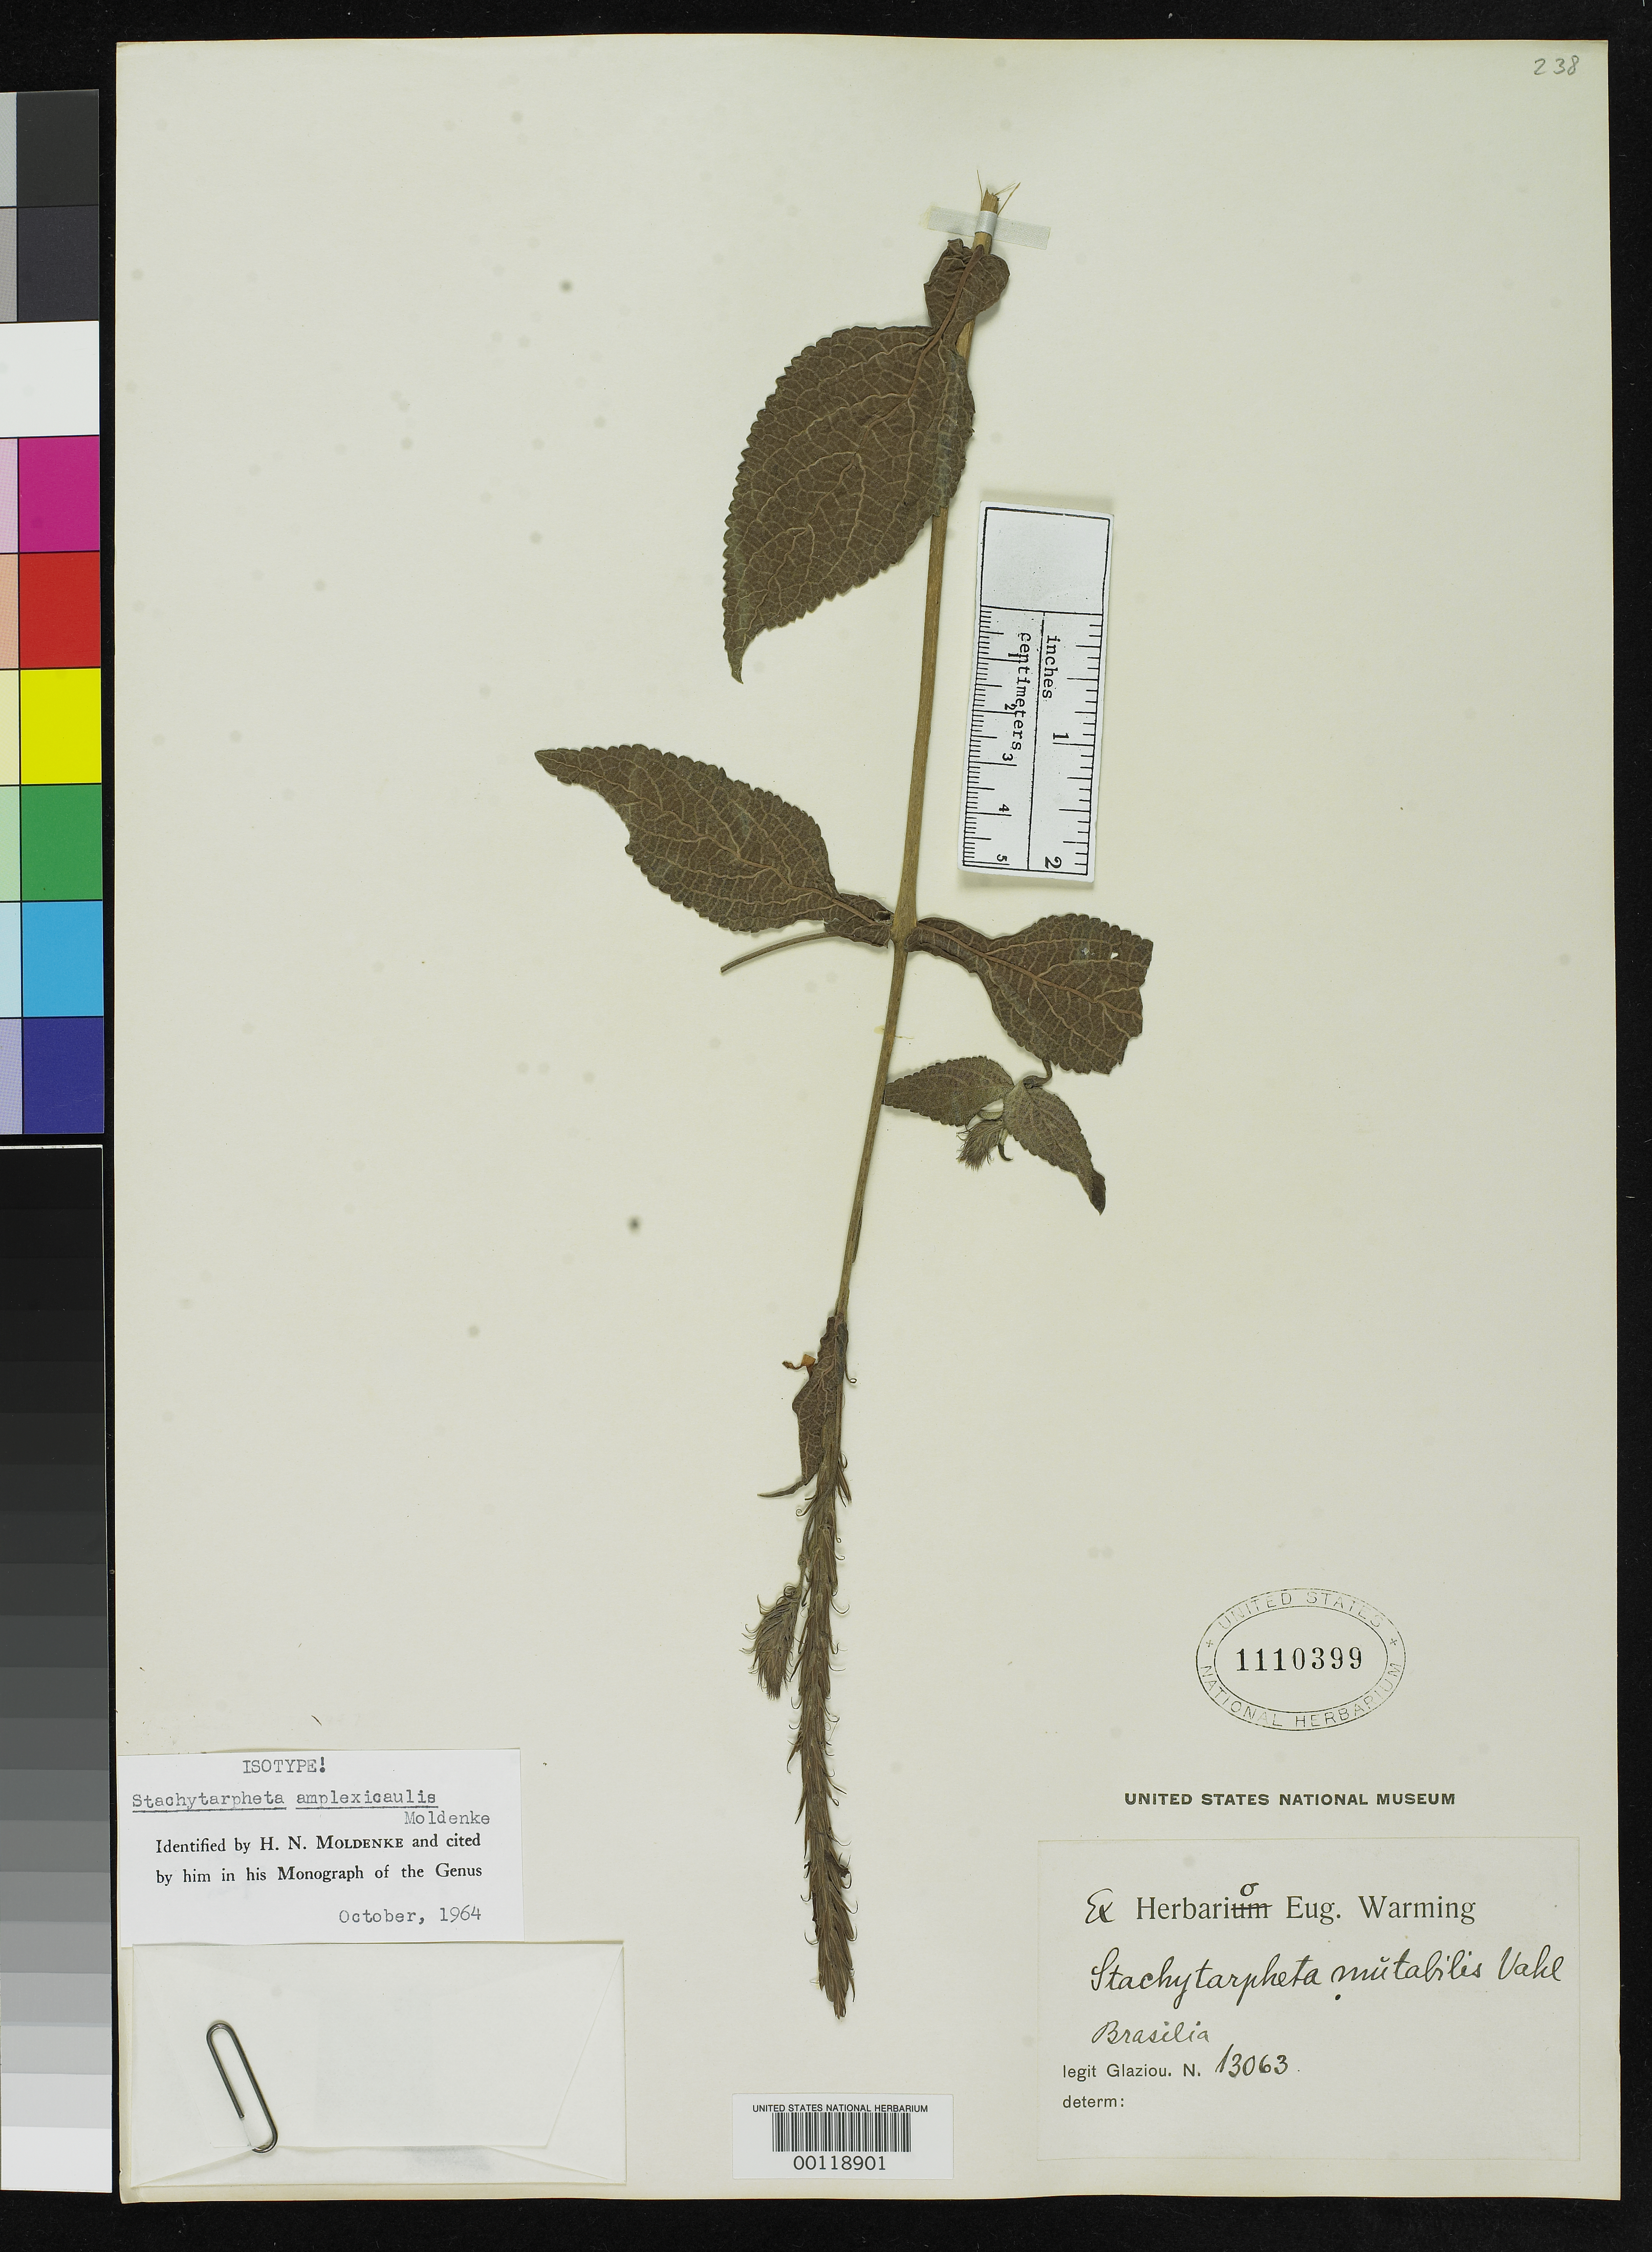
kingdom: Plantae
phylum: Tracheophyta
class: Magnoliopsida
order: Lamiales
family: Verbenaceae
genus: Stachytarpheta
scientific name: Stachytarpheta amplexicaulis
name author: Moldenke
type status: Isotype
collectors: A. F. M. Glaziou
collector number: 13063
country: Brazil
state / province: Minas Gerais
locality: Congonhas do Campo.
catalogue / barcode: US 1110399